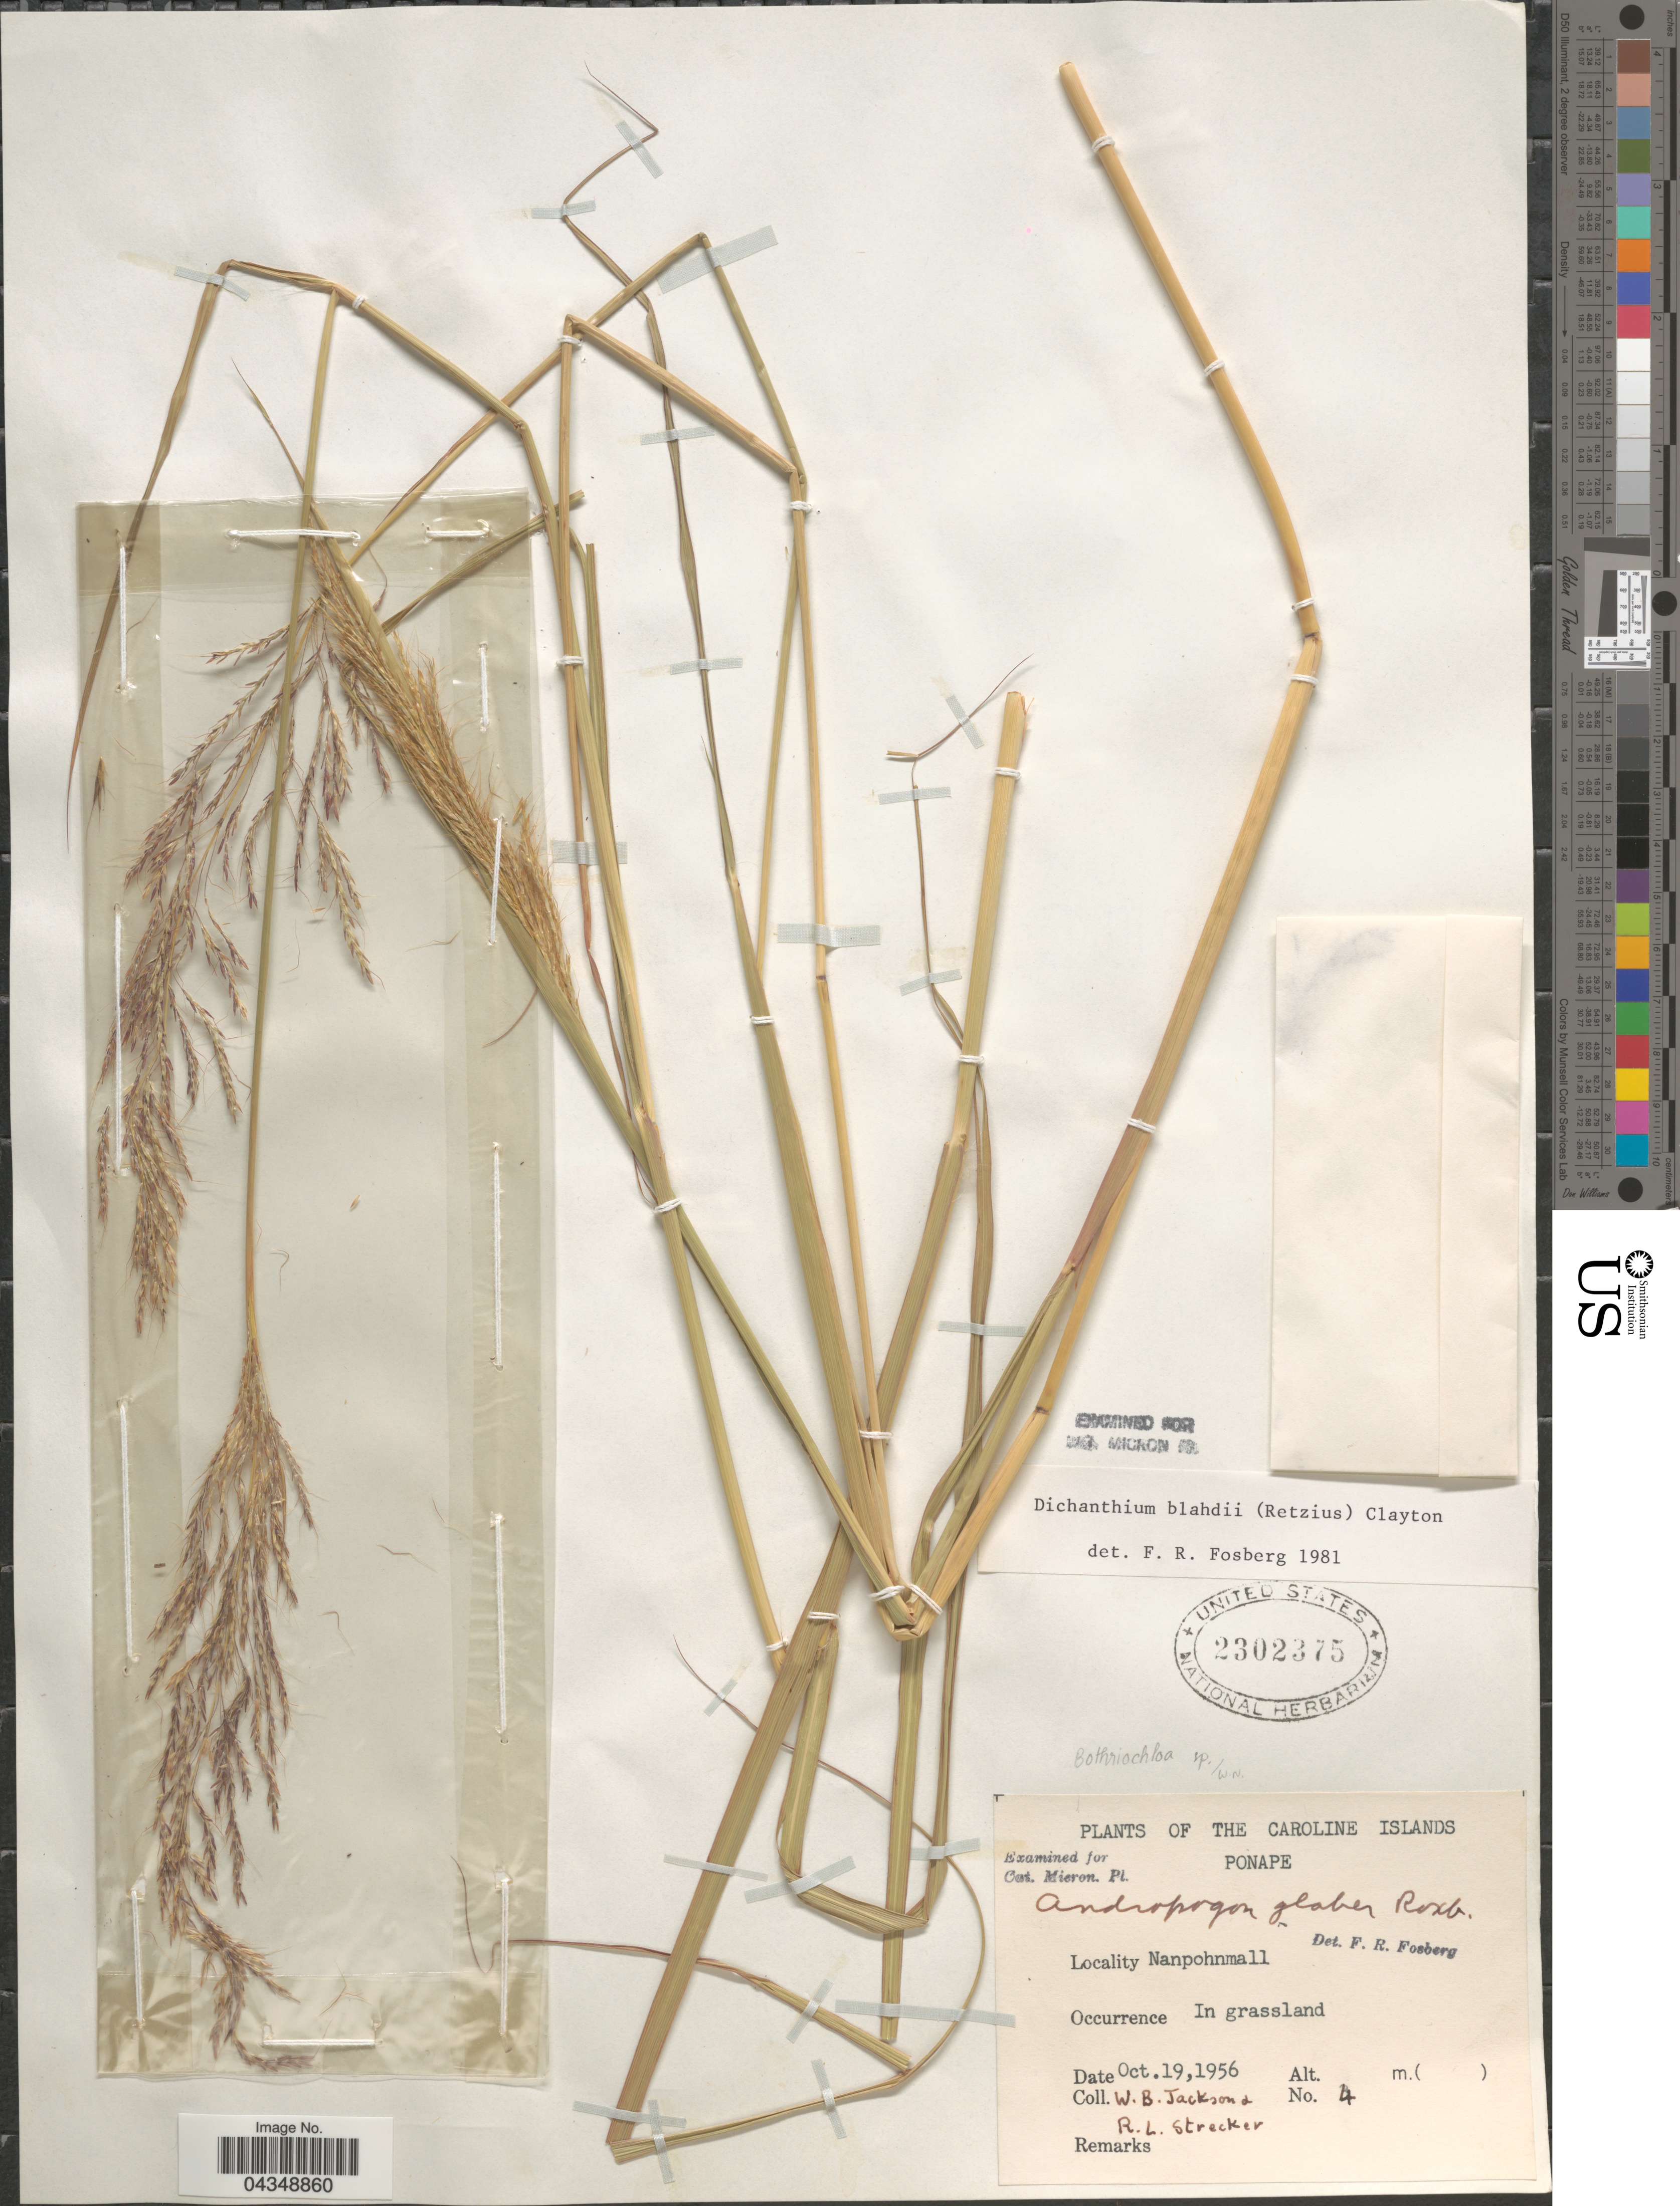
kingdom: Plantae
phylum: Tracheophyta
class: Liliopsida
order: Poales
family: Poaceae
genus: Bothriochloa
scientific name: Bothriochloa bladhii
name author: (Retz.) S.T. Blake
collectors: W. Jackson & R. Strecker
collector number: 4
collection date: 1956-10-19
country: Micronesia, Federated States of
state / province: Pohnpei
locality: The Caroline Islands. Ponape. Nanpohnmall.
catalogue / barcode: US 2302375